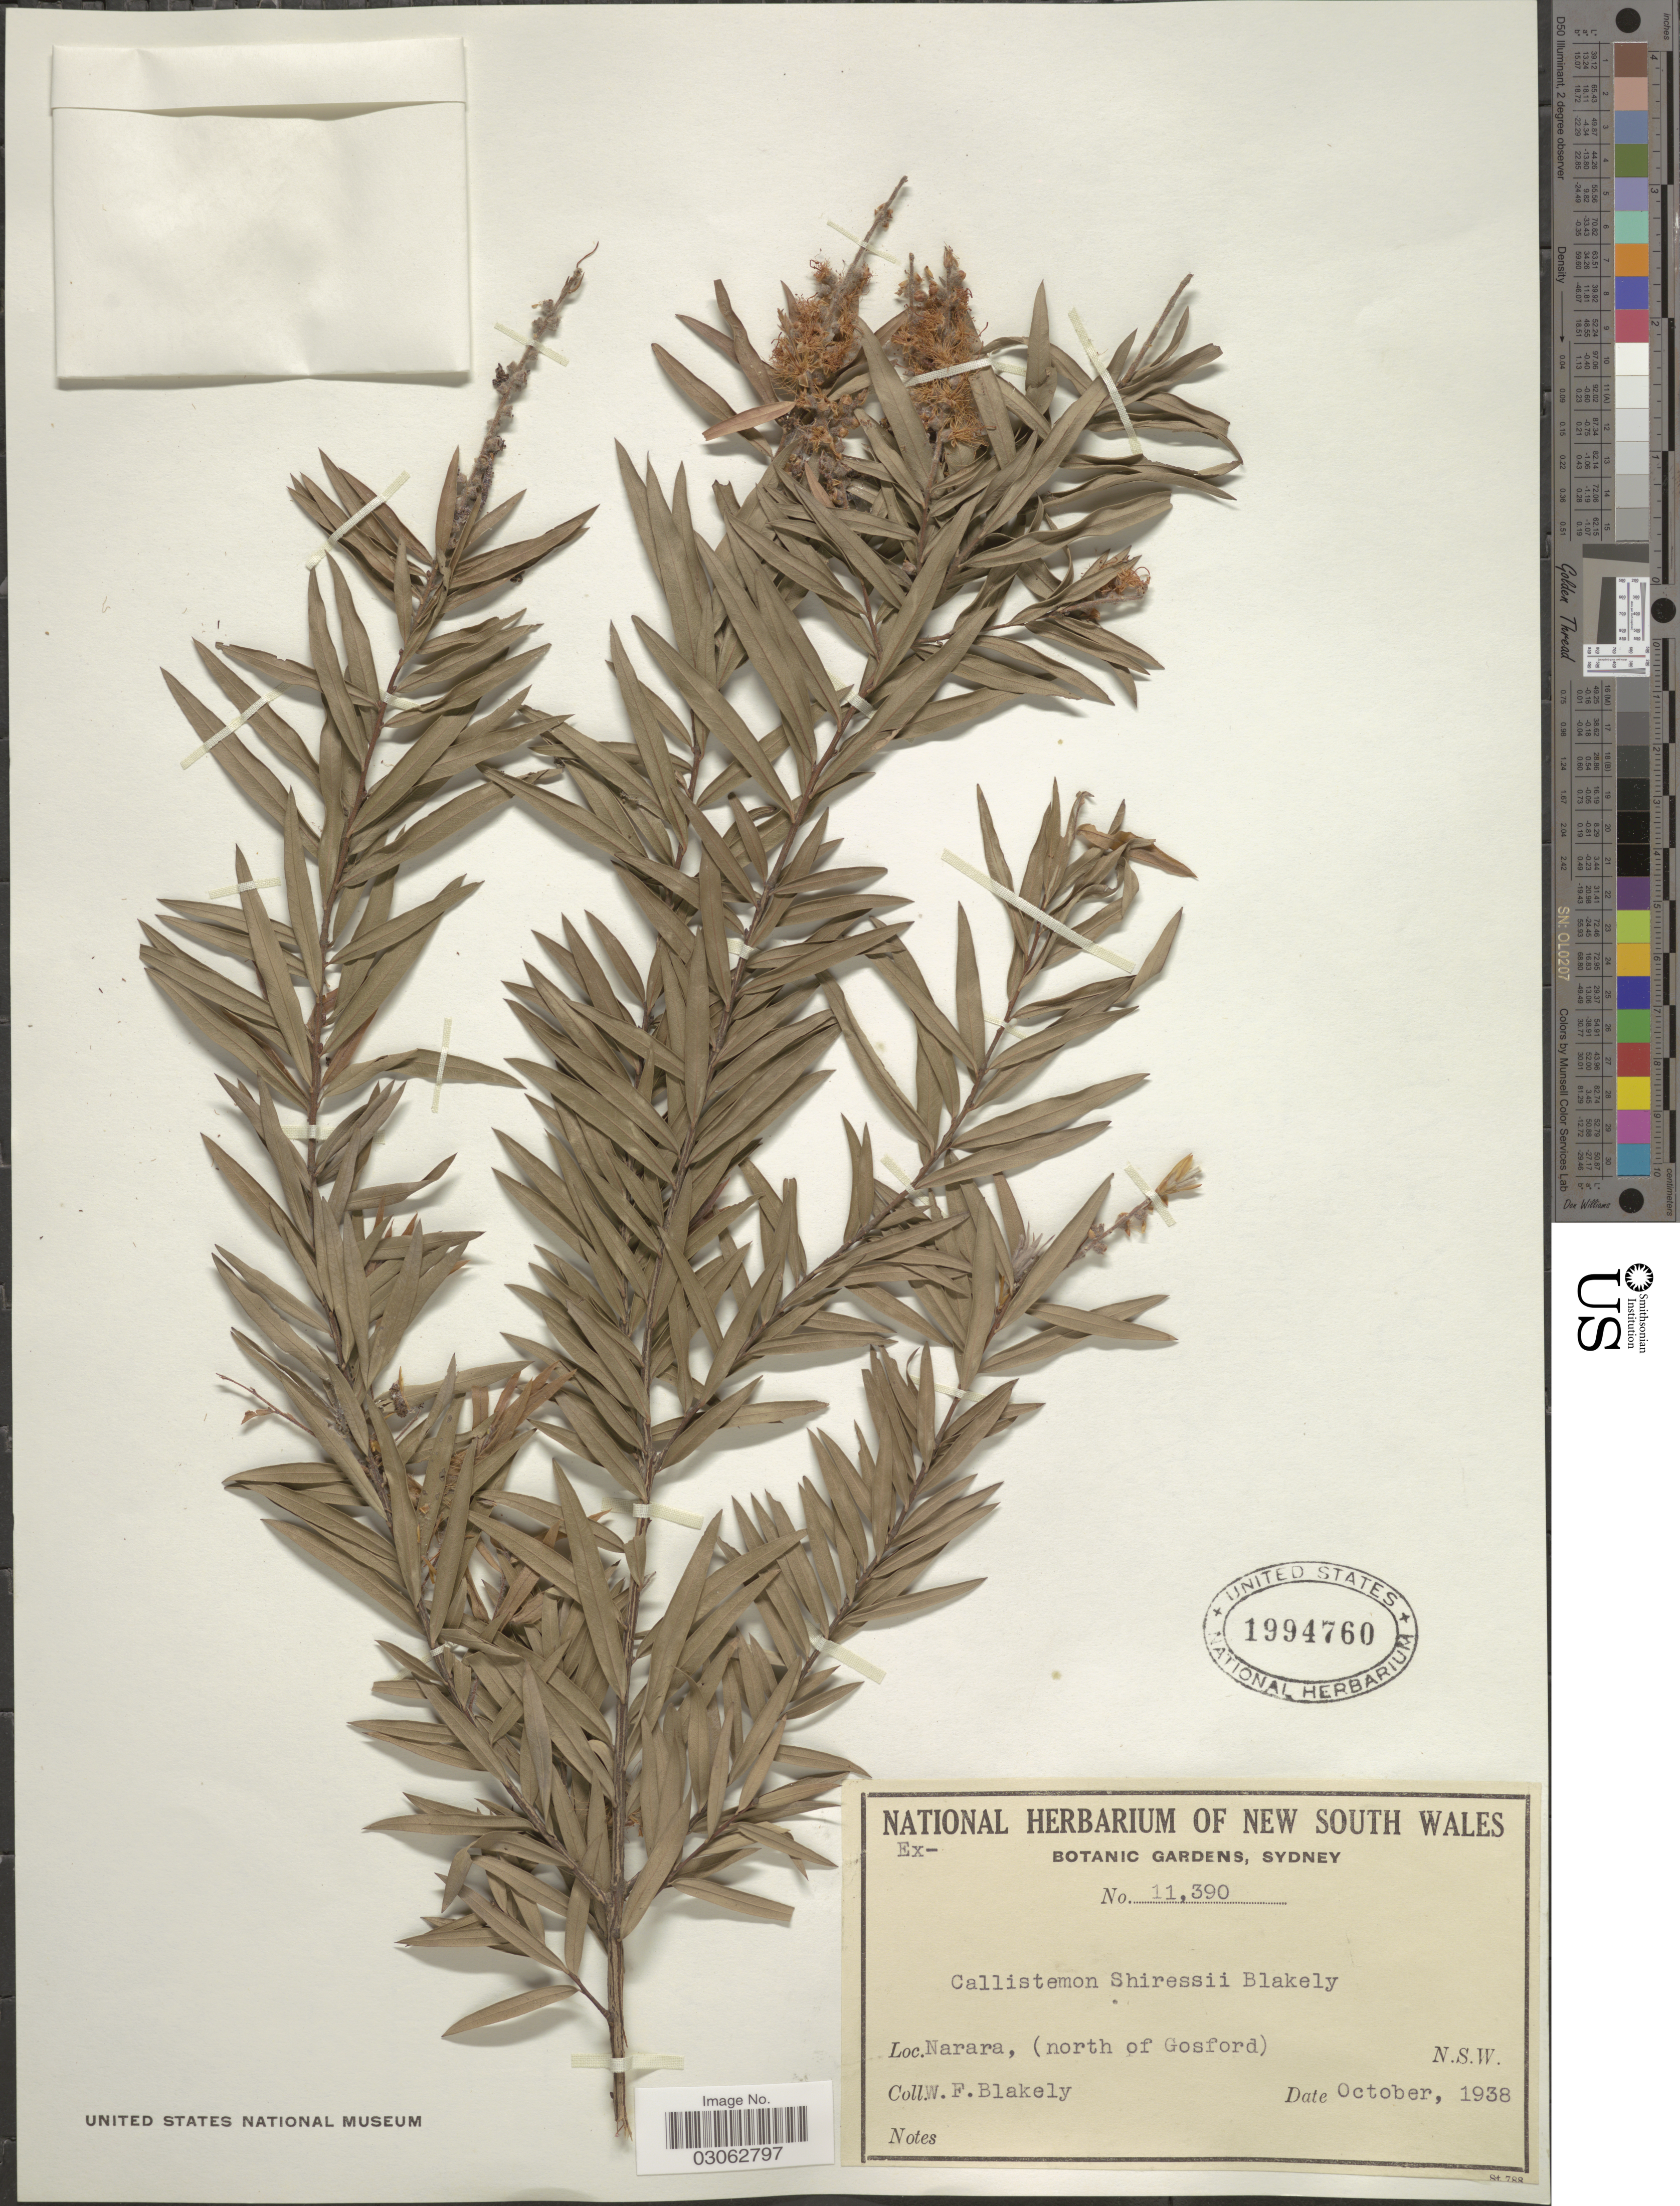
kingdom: Plantae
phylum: Tracheophyta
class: Magnoliopsida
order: Myrtales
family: Myrtaceae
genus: Callistemon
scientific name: Callistemon shiressii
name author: Blakely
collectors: W. Blakely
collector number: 11390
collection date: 1938-10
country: Australia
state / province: New South Wales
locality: Narara, (north of Gosford).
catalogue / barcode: US 1994760